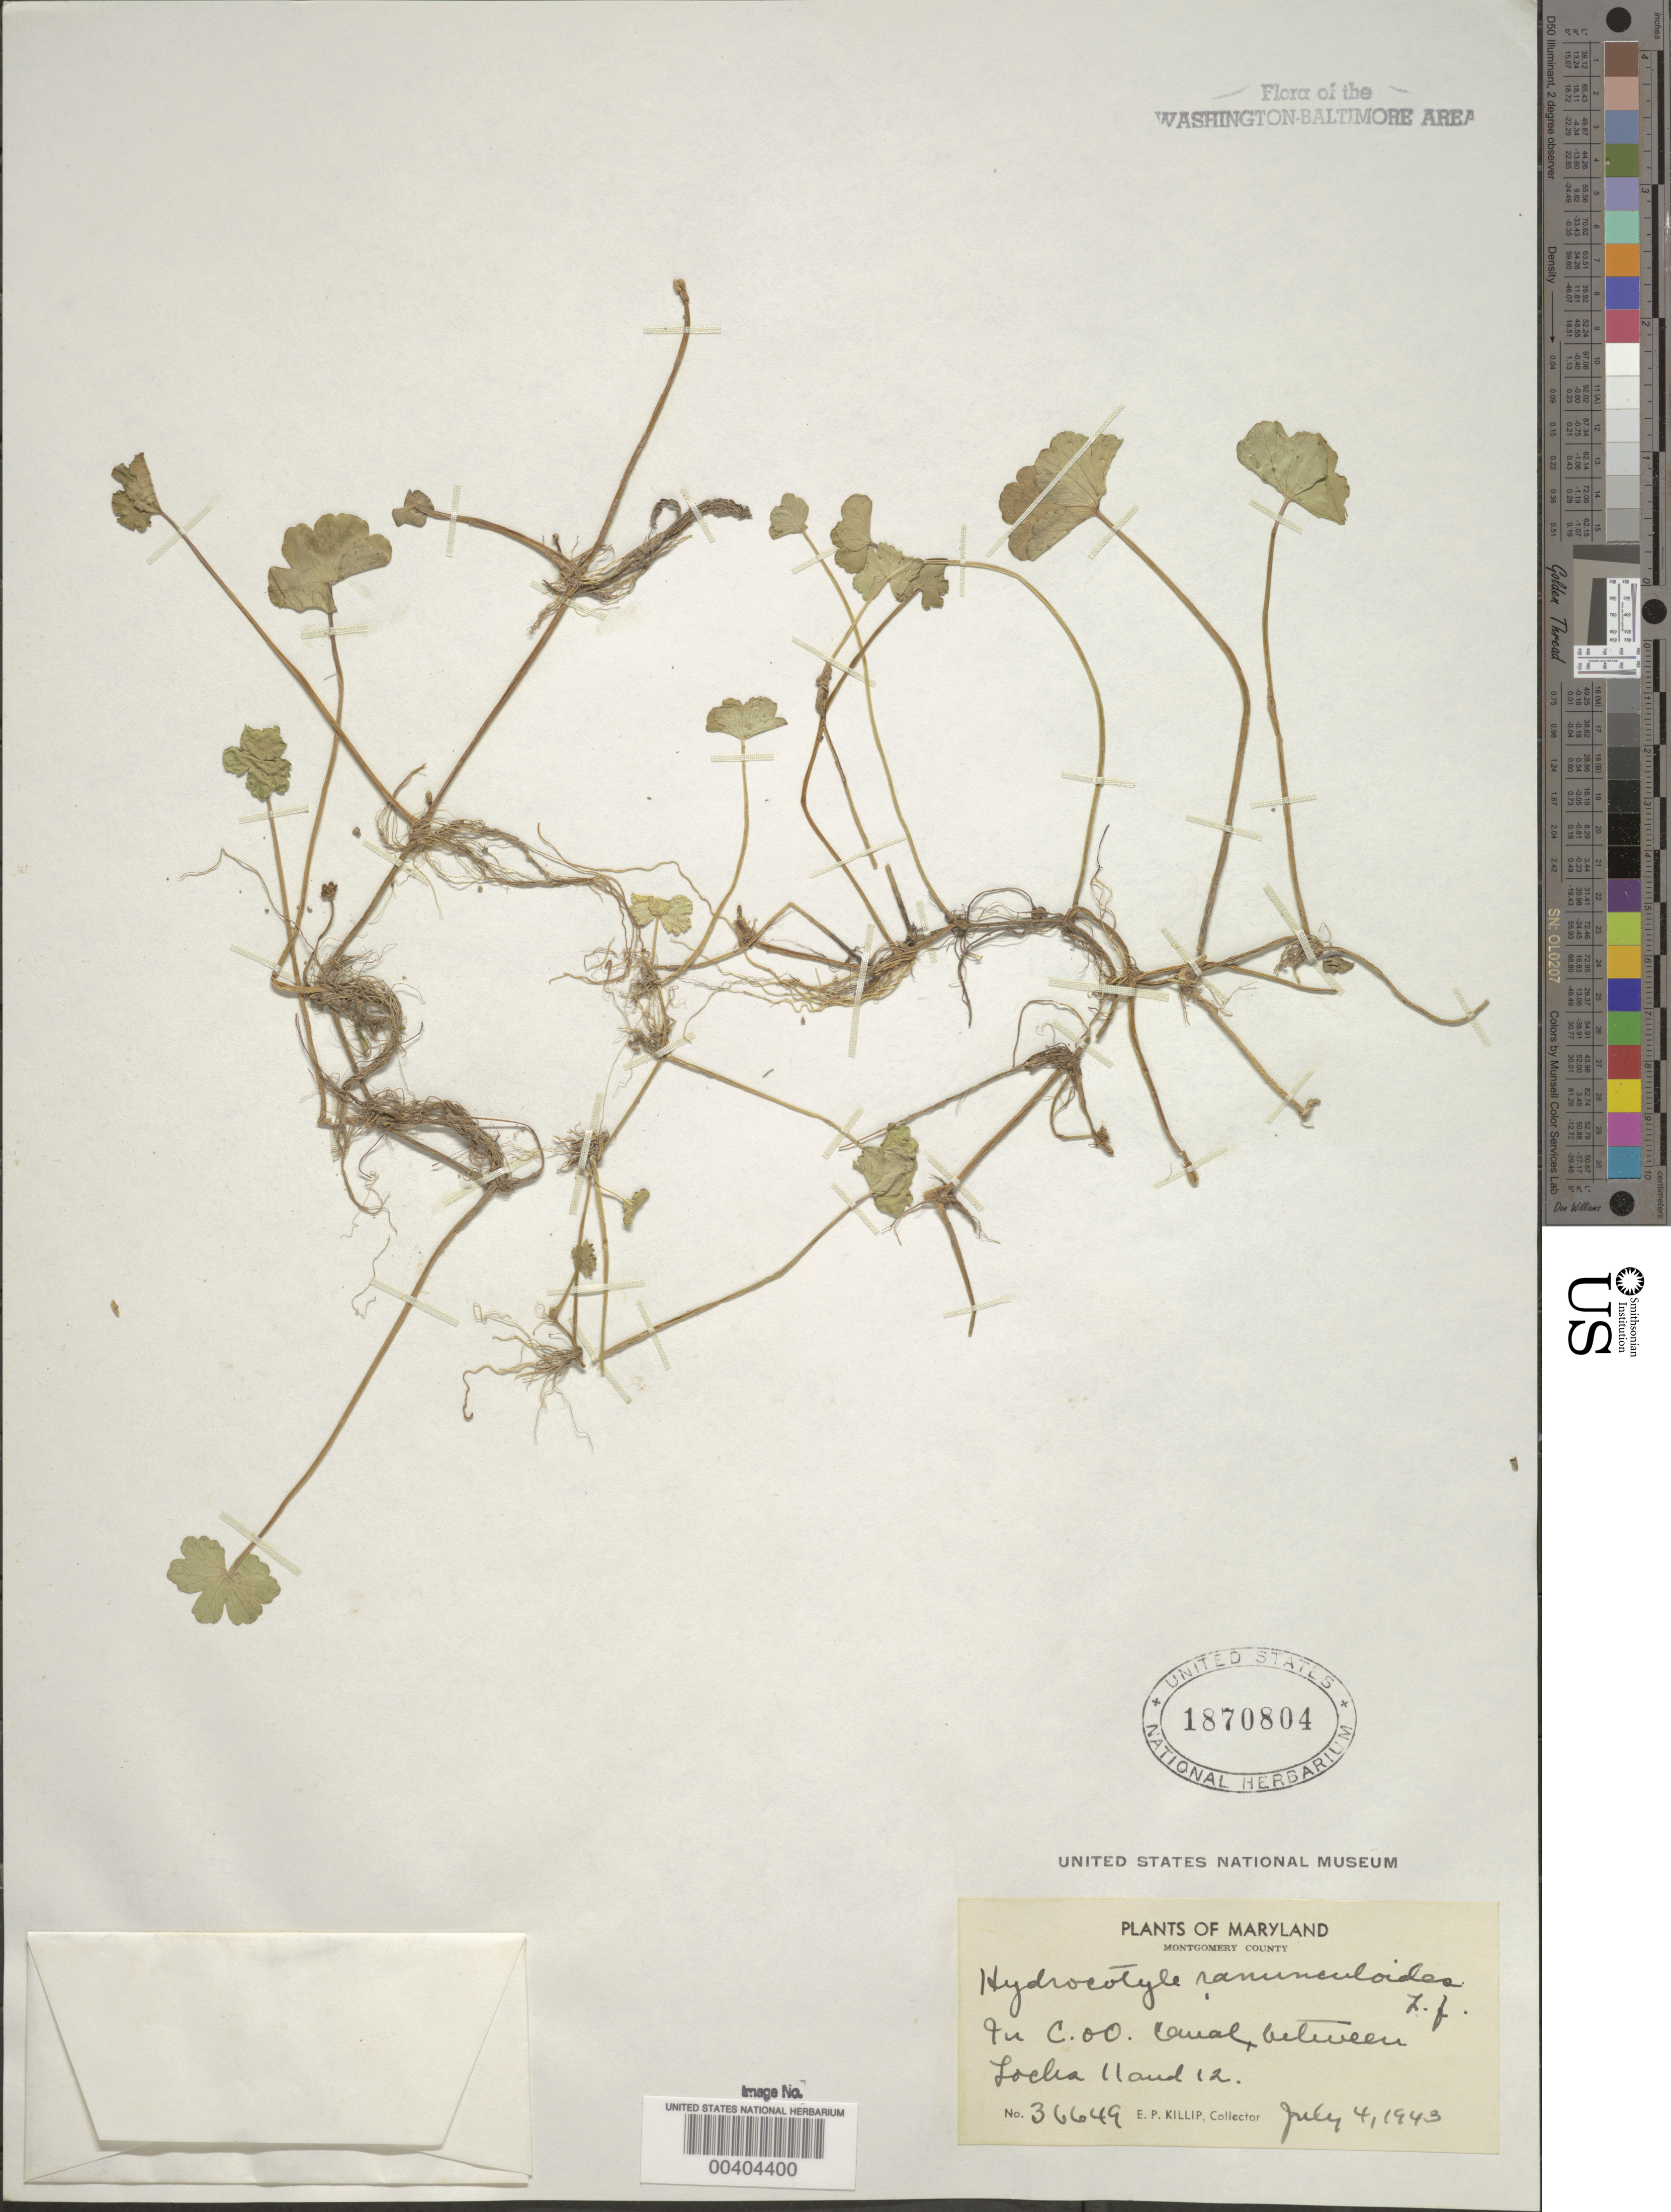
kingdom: Plantae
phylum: Tracheophyta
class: Magnoliopsida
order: Apiales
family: Araliaceae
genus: Hydrocotyle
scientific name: Hydrocotyle ranunculoides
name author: L. f.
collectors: E. P. Killip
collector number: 36649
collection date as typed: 04 Jul 1943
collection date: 1943-07-04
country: United States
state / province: Maryland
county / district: Montgomery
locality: between Lock 11 and 12 C. & O. Canal C. & O. Canal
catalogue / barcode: US 1870804